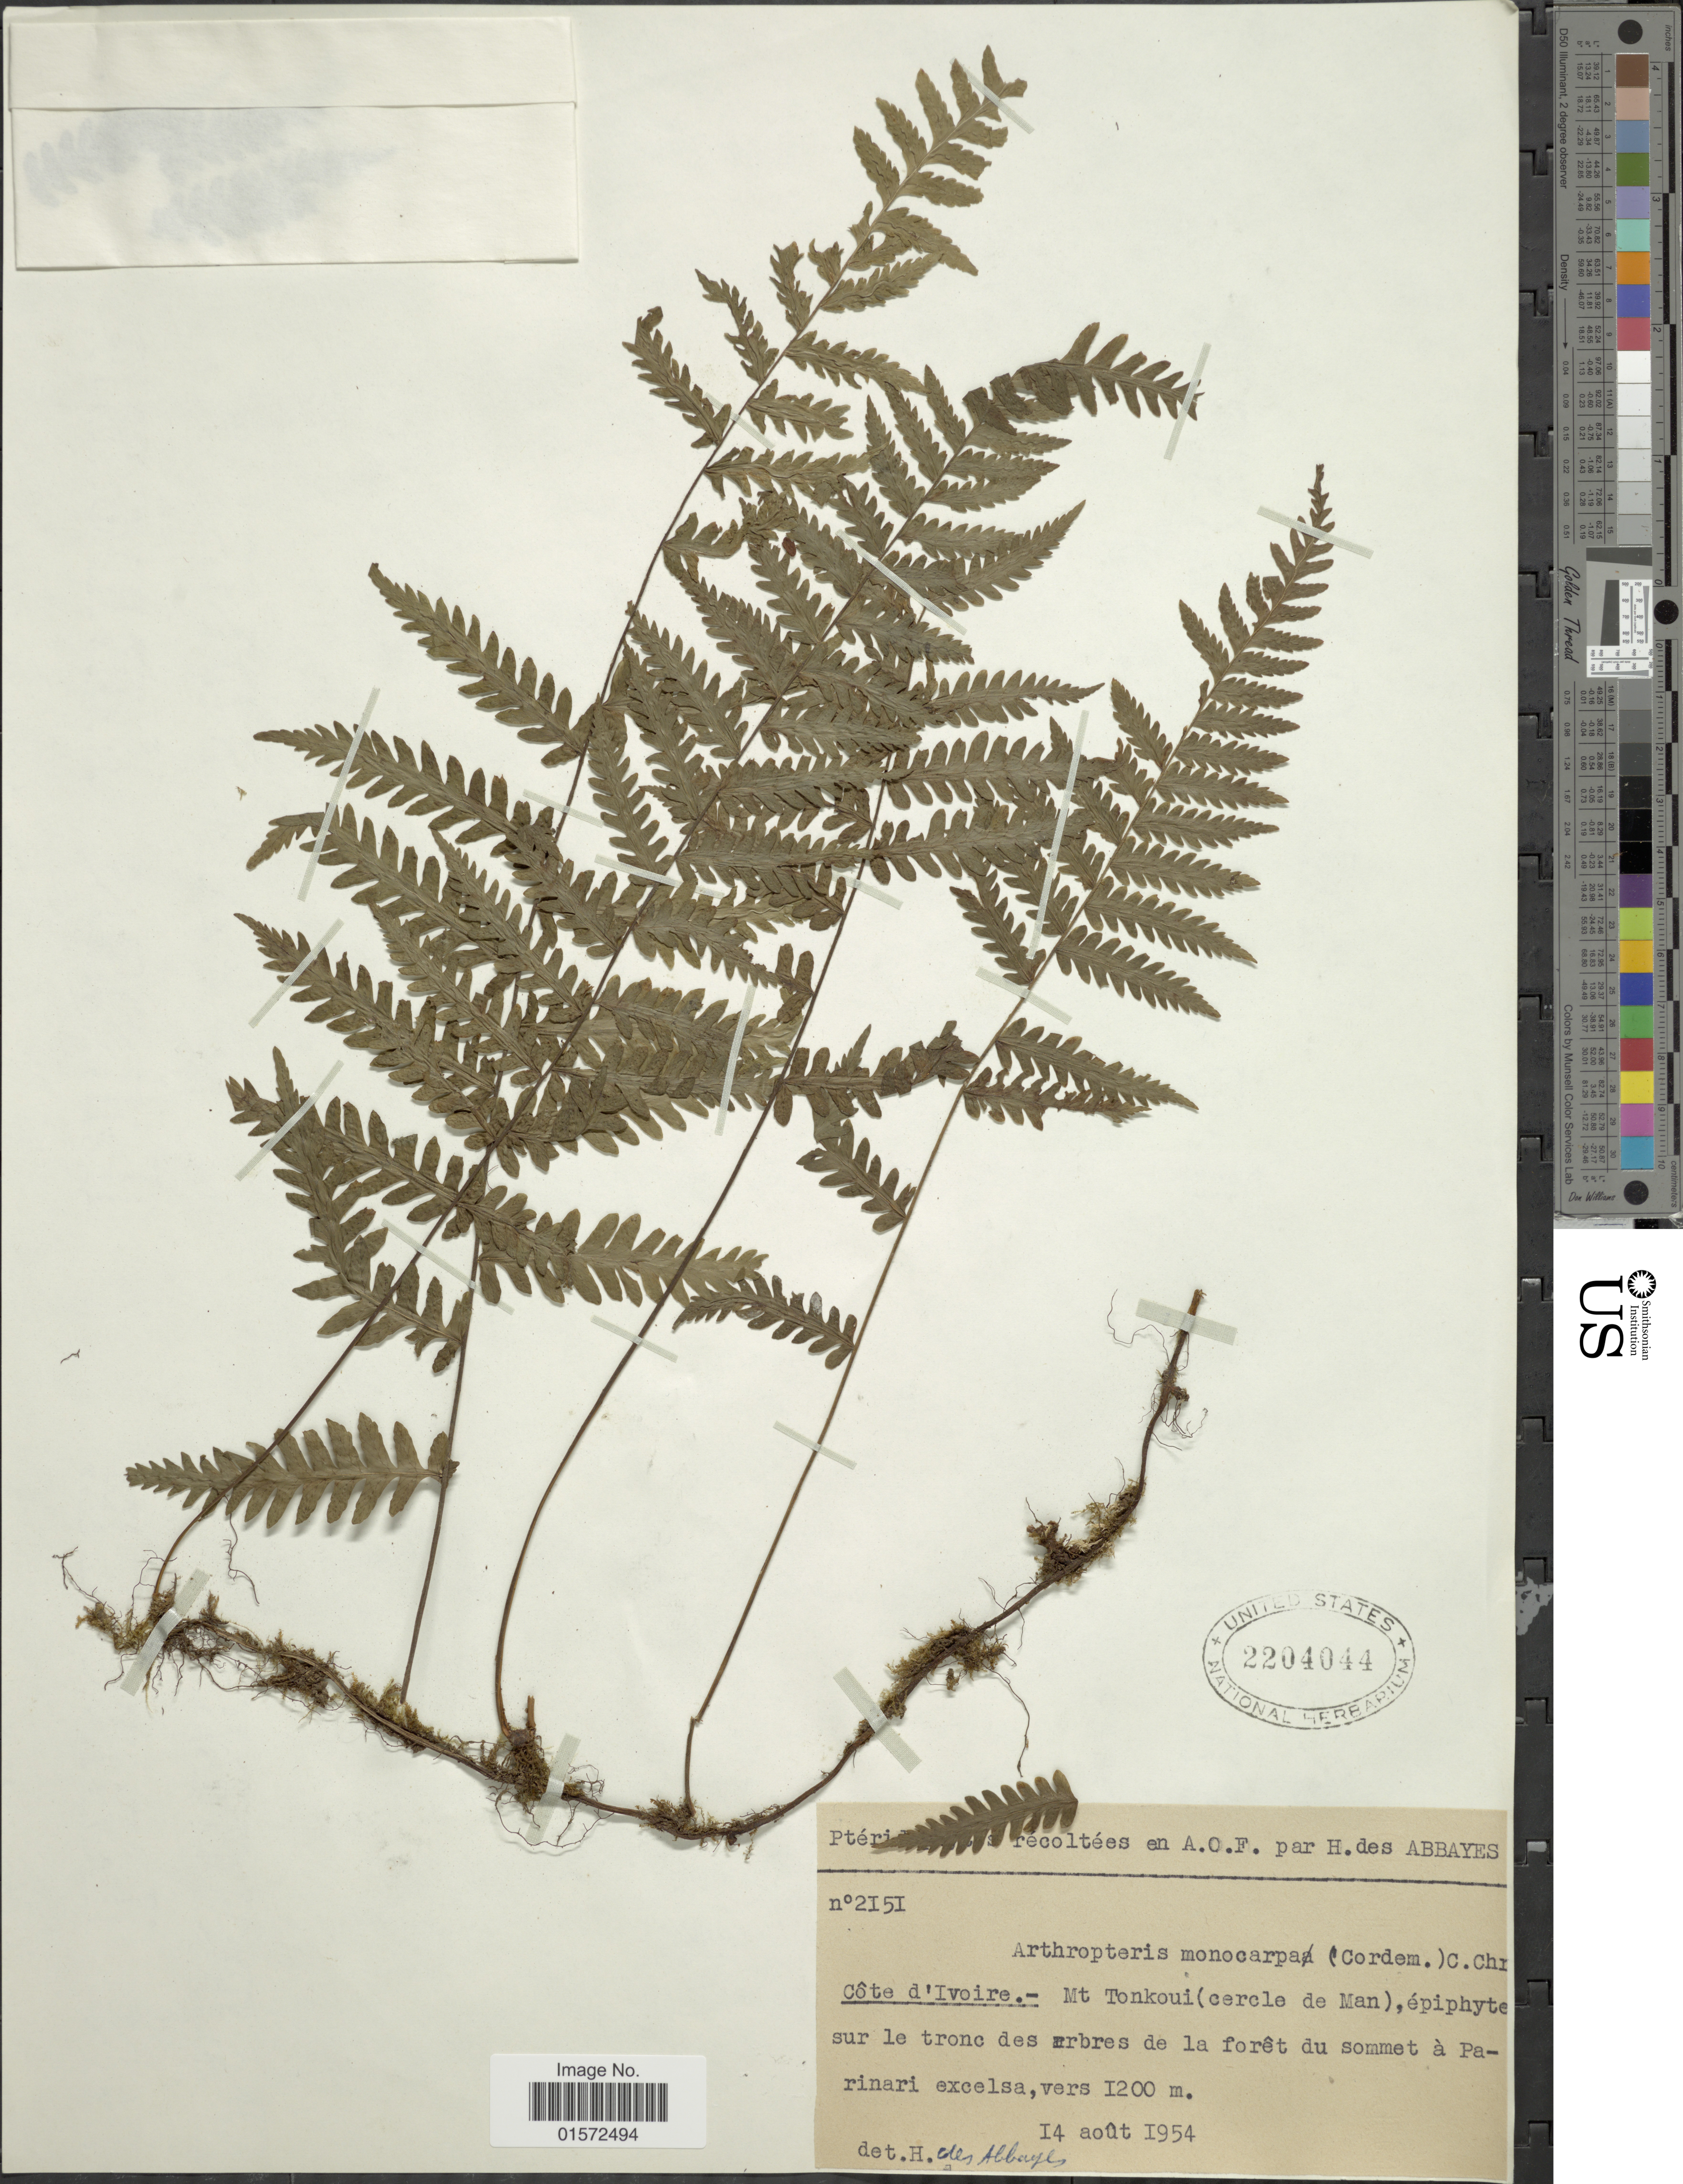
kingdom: Plantae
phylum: Tracheophyta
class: Polypodiopsida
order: Polypodiales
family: Tectariaceae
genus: Arthropteris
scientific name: Arthropteris monocarpa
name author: (Cordem.) C. Chr.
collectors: H. R. Abbayes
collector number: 2151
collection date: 1954-08-14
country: Ivory Coast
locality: Mt Tonkoui (cercle de Man), epiphyte sur le tronc des arbres deLa foret du Sommet a parinari excelsa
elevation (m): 1200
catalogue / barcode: US 2204044